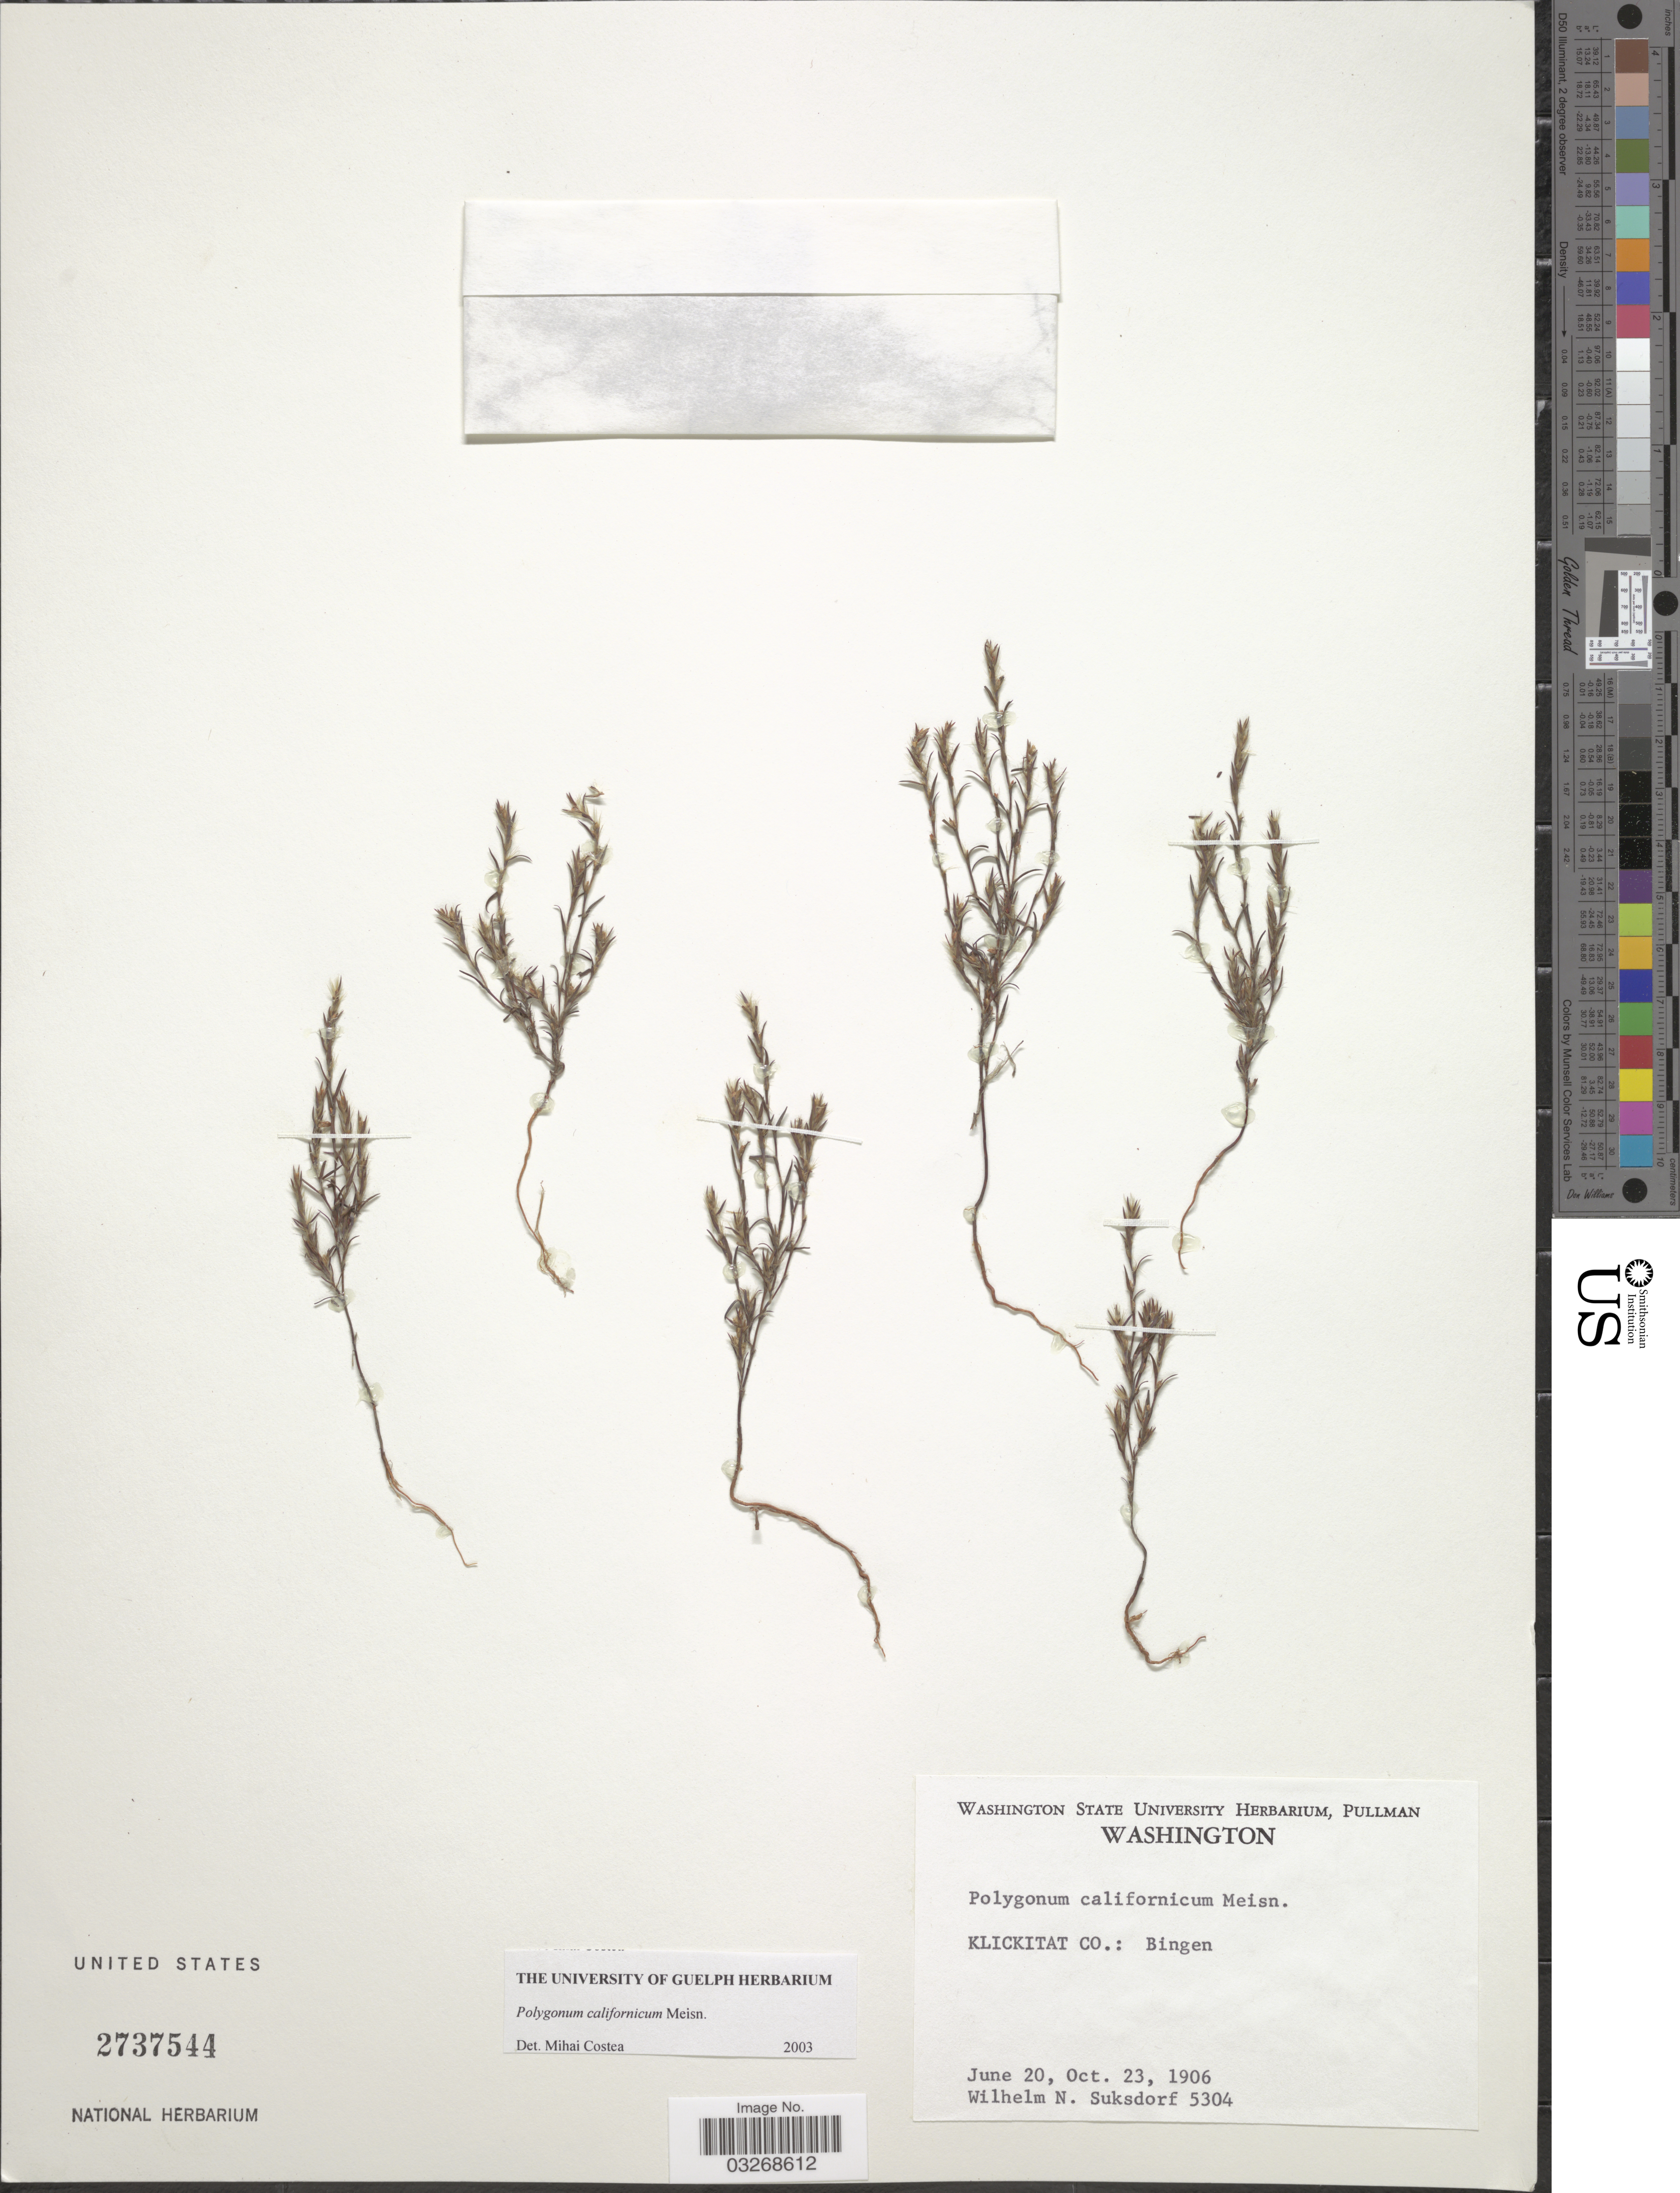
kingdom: Plantae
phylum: Tracheophyta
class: Magnoliopsida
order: Caryophyllales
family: Polygonaceae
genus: Polygonum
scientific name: Polygonum californicum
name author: Meisn.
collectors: W. N. Suksdorf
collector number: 5304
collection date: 1906-06-20/1906-10-23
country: United States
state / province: Washington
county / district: Klickitat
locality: Klickitat Co.: Bingen.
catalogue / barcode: US 2737544